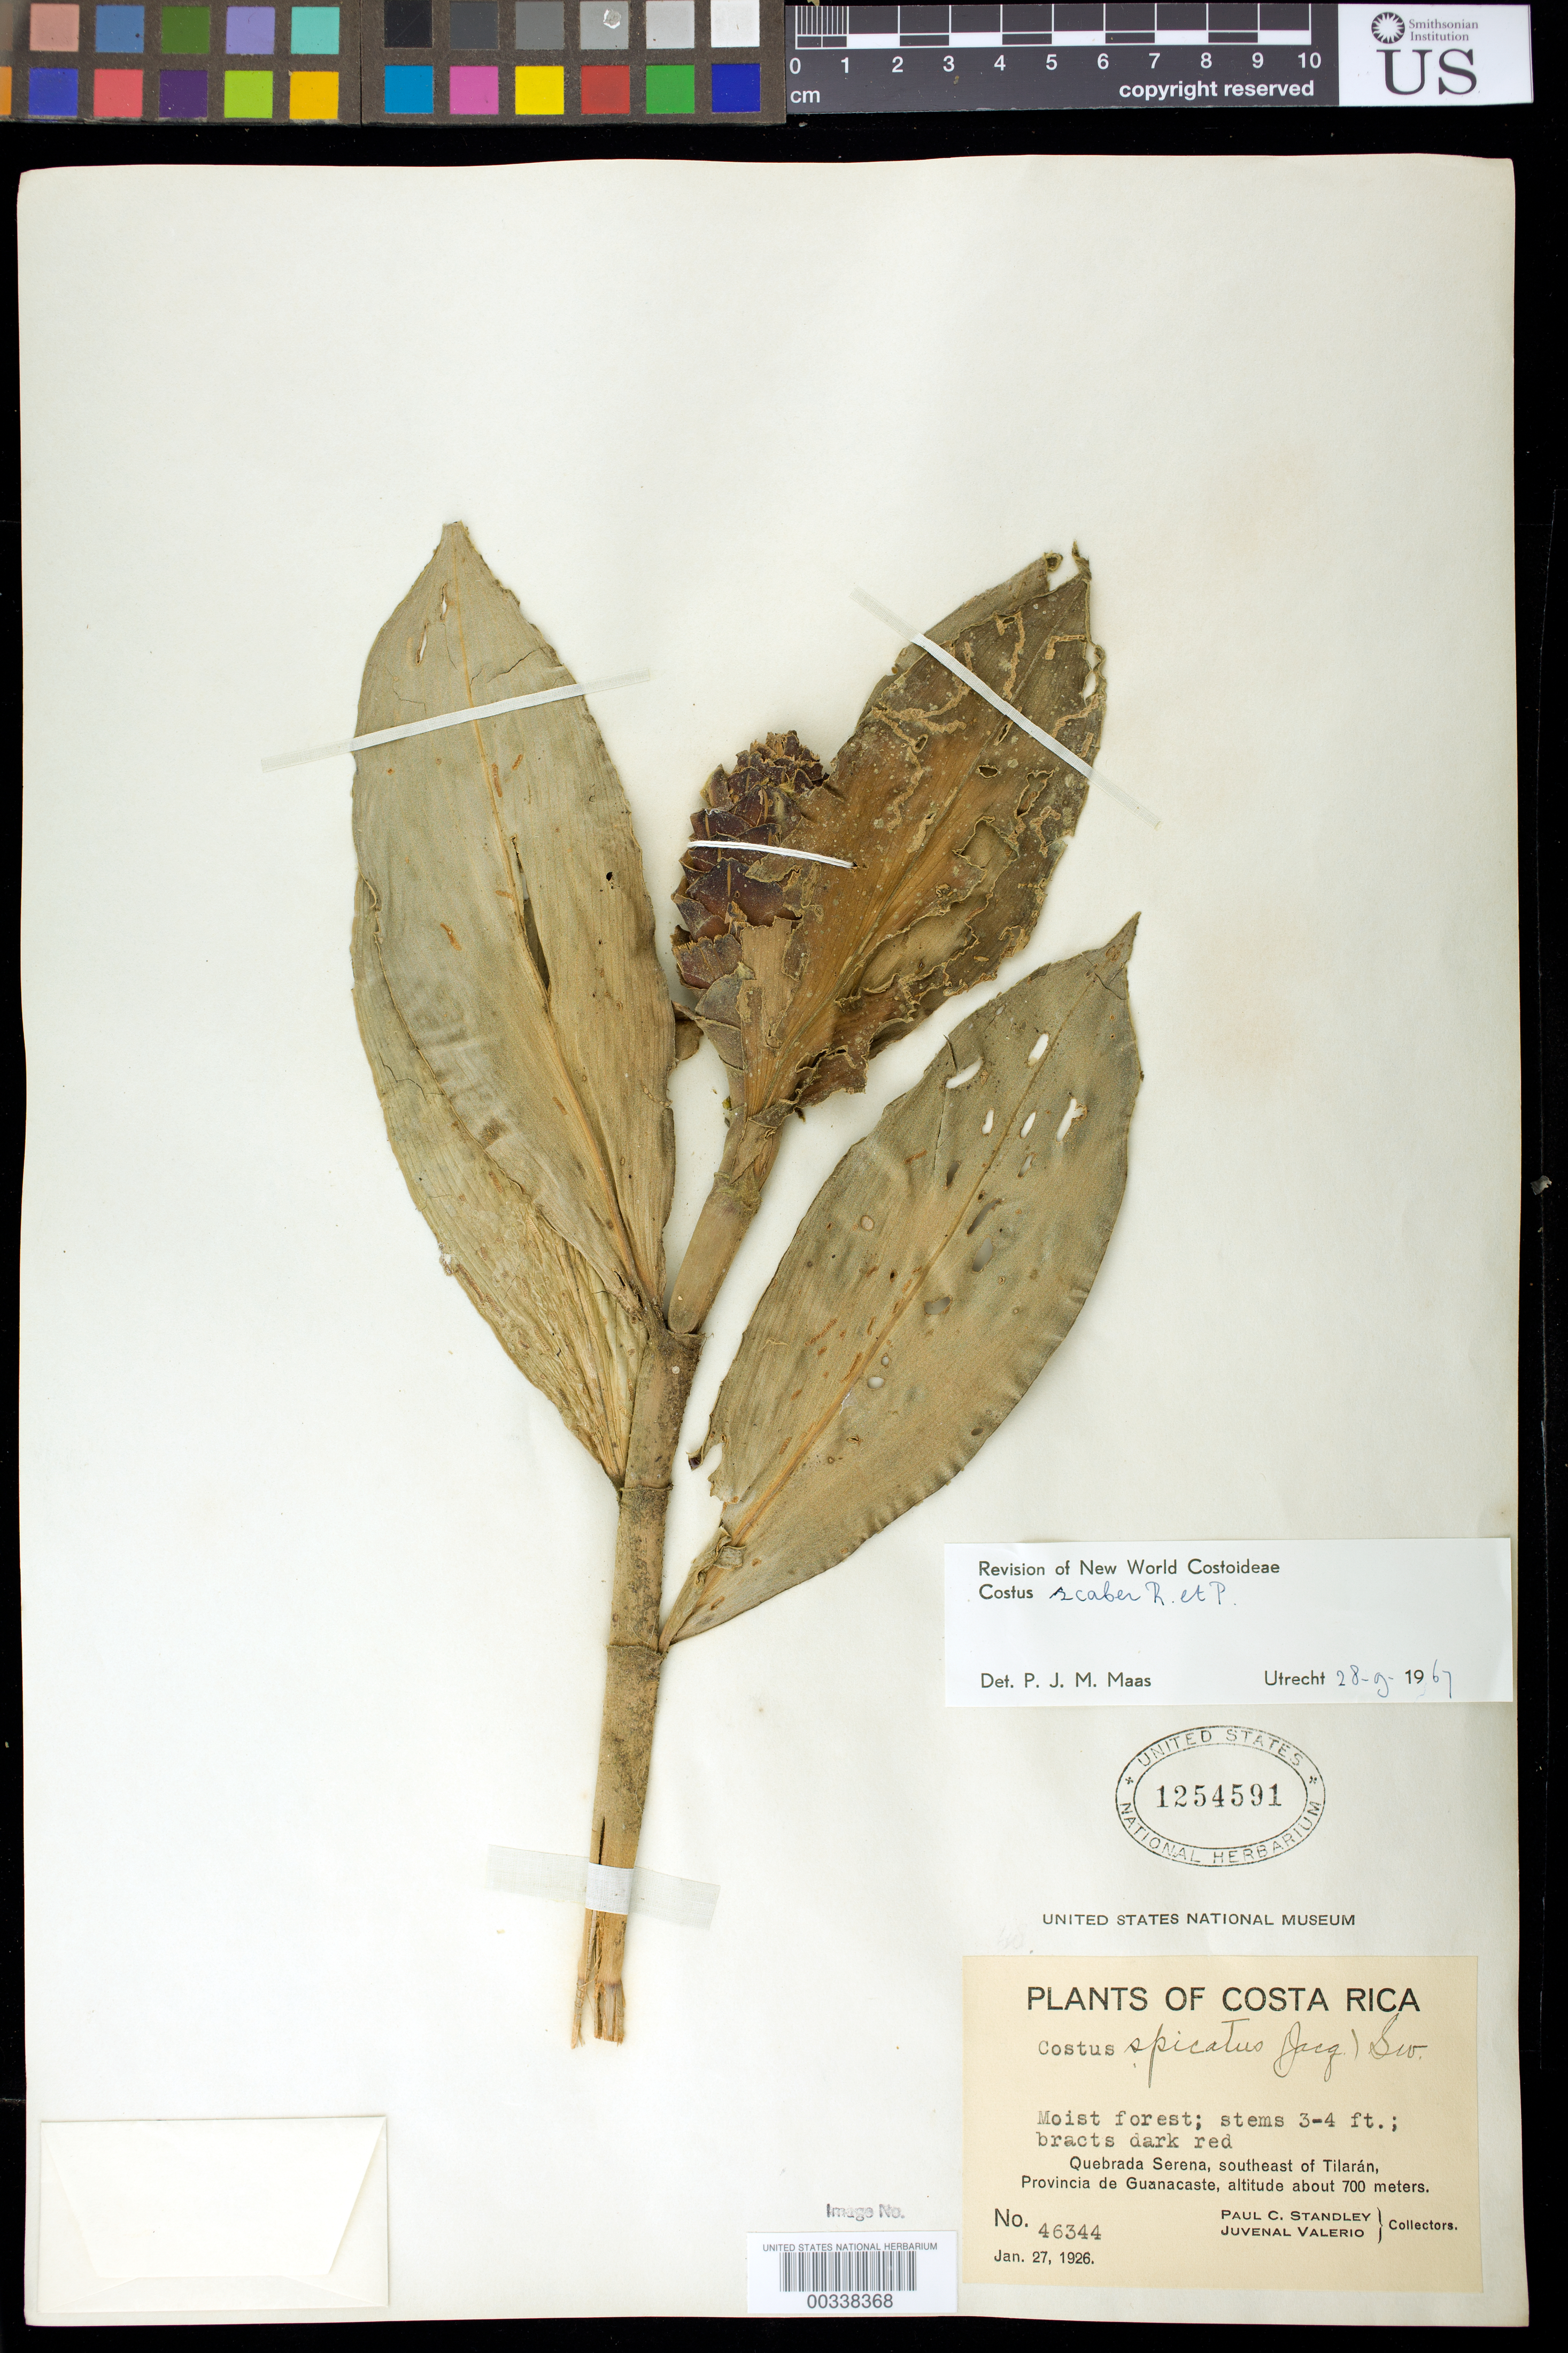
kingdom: Plantae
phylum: Tracheophyta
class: Liliopsida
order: Zingiberales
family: Costaceae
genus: Costus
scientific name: Costus scaber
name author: Ruiz & Pav.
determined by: Maas, Paul J. M.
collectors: P. C. Standley & J. Valerio R.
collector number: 46344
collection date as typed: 27 Jan 1926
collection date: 1926-01-27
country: Costa Rica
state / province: Guanacaste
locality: Quebrada serena, se of tilaran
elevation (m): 700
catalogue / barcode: US 1254591